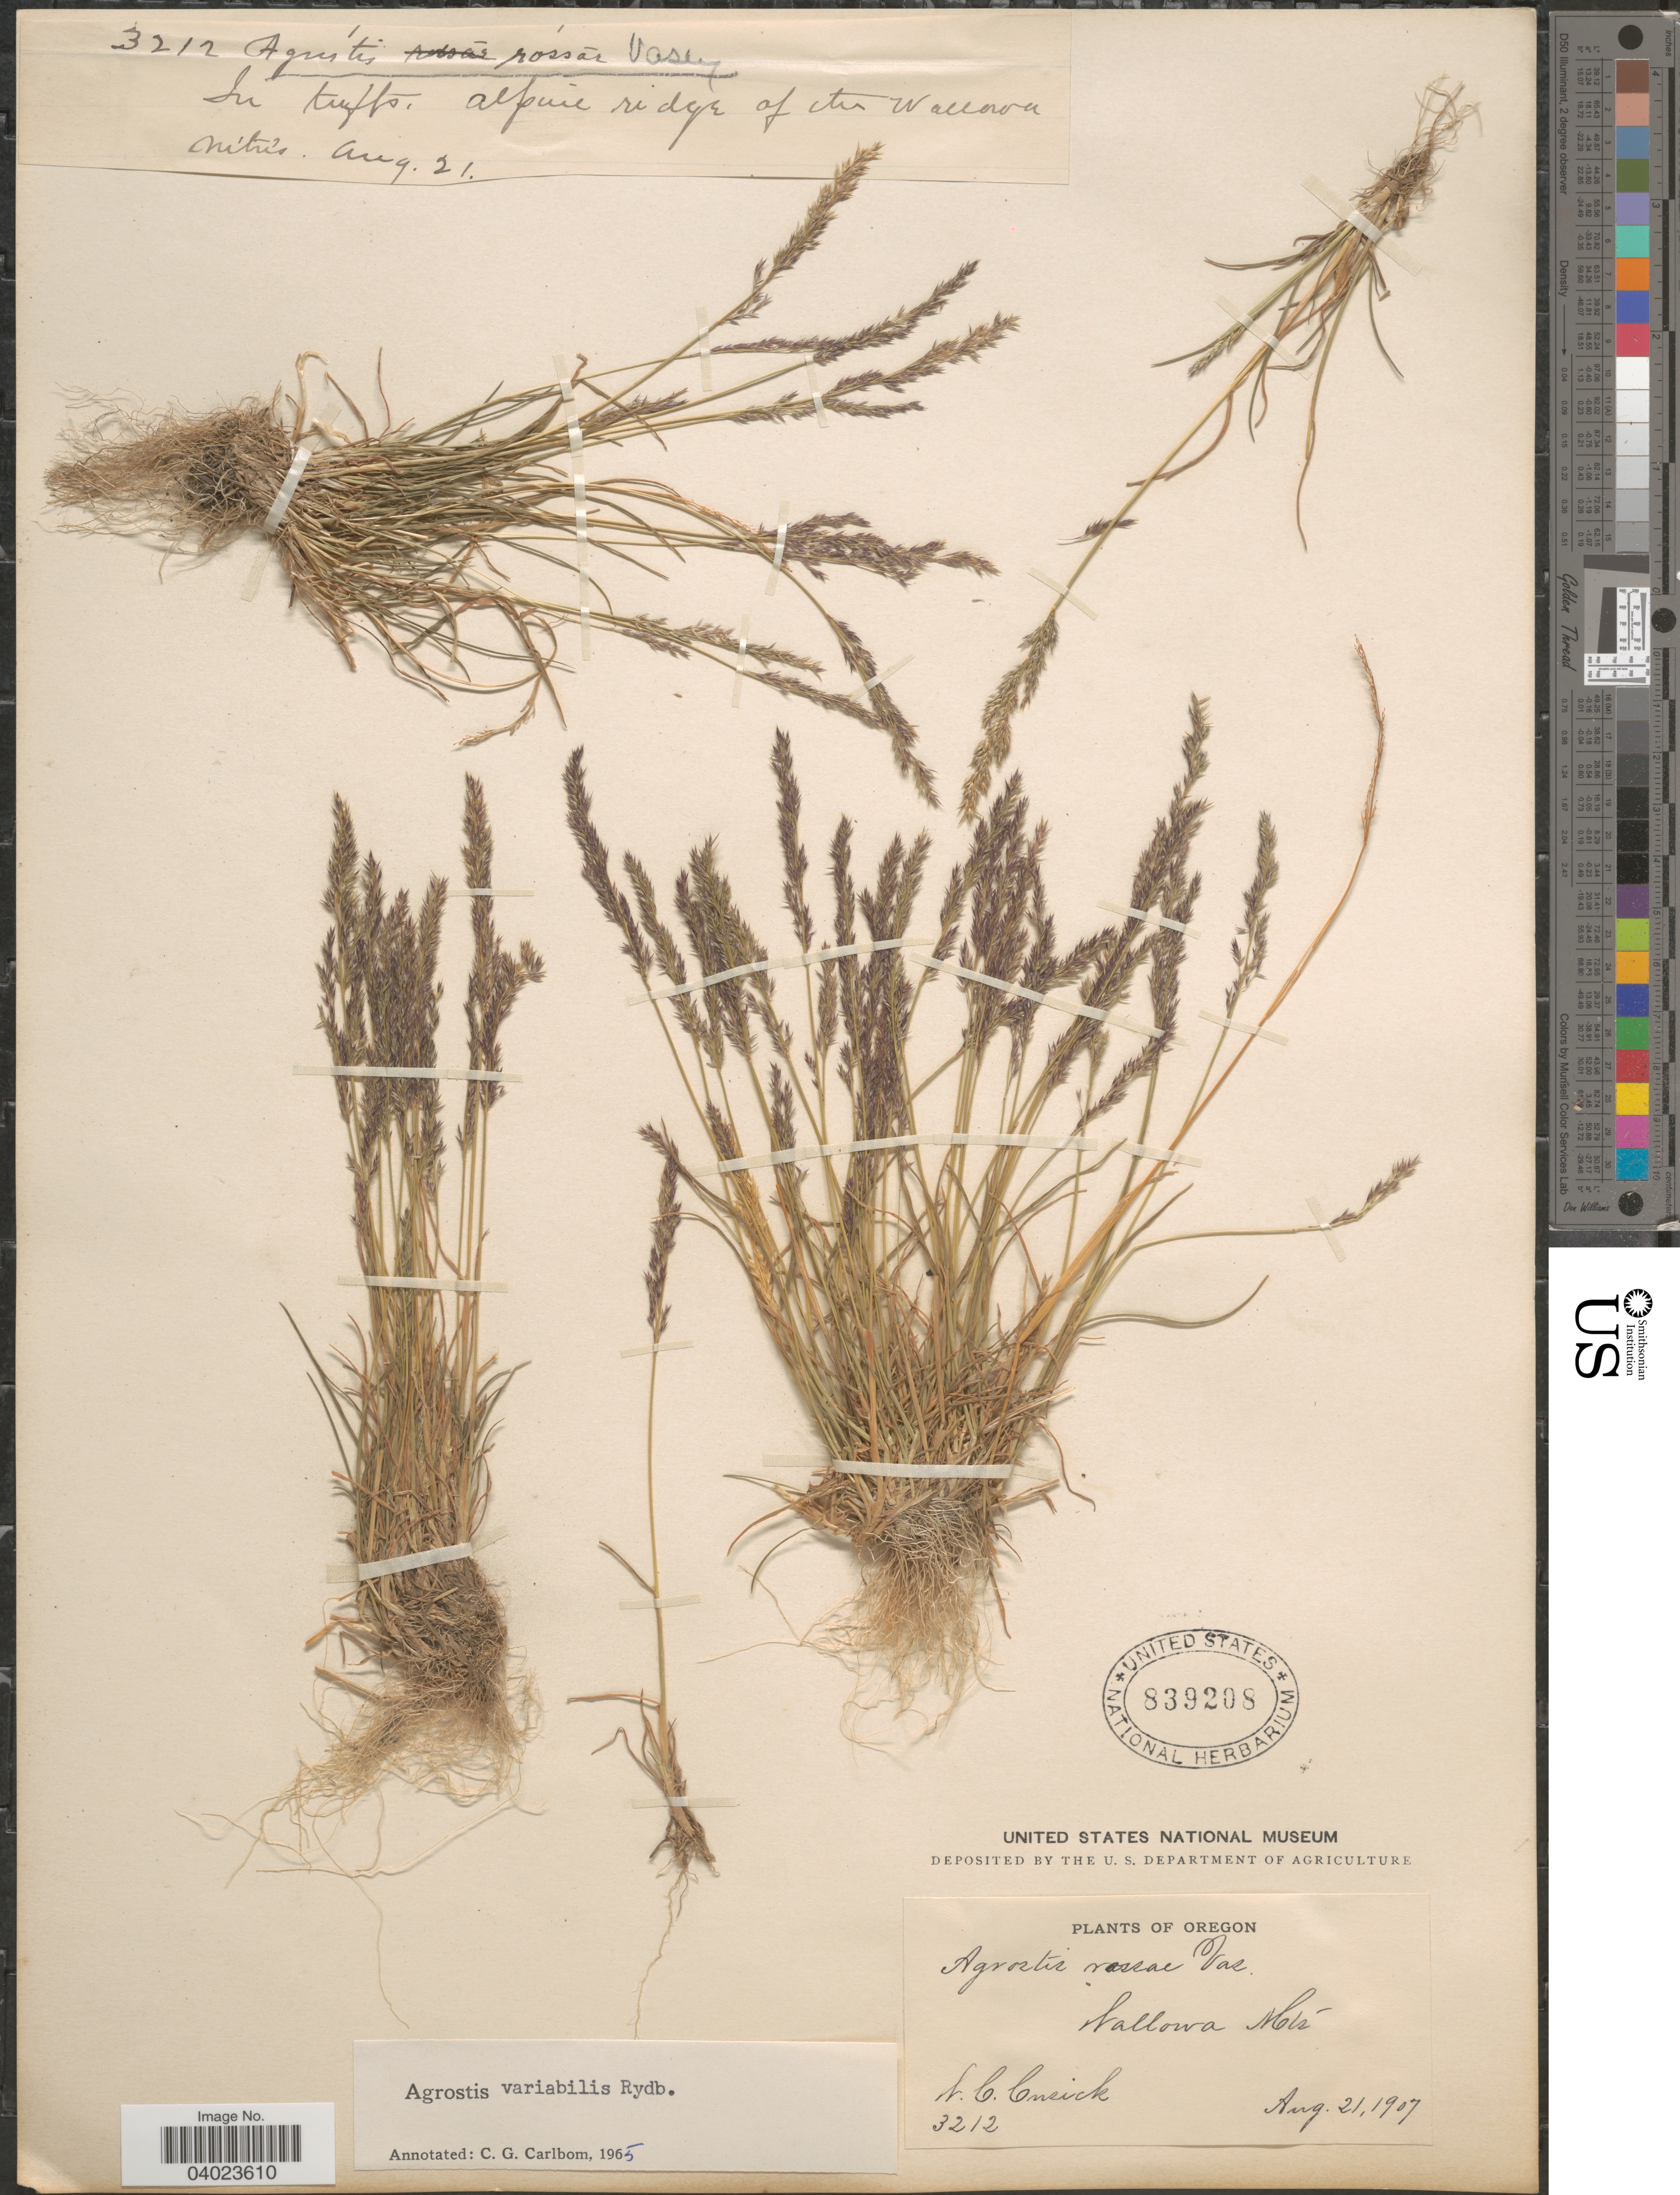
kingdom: Plantae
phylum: Tracheophyta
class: Liliopsida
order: Poales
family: Poaceae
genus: Agrostis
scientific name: Agrostis variabilis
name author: Rydb.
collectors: W. C. Cusick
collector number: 3212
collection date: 1907-08-21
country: United States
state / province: Oregon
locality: Wallowa Mts.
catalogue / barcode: US 839208